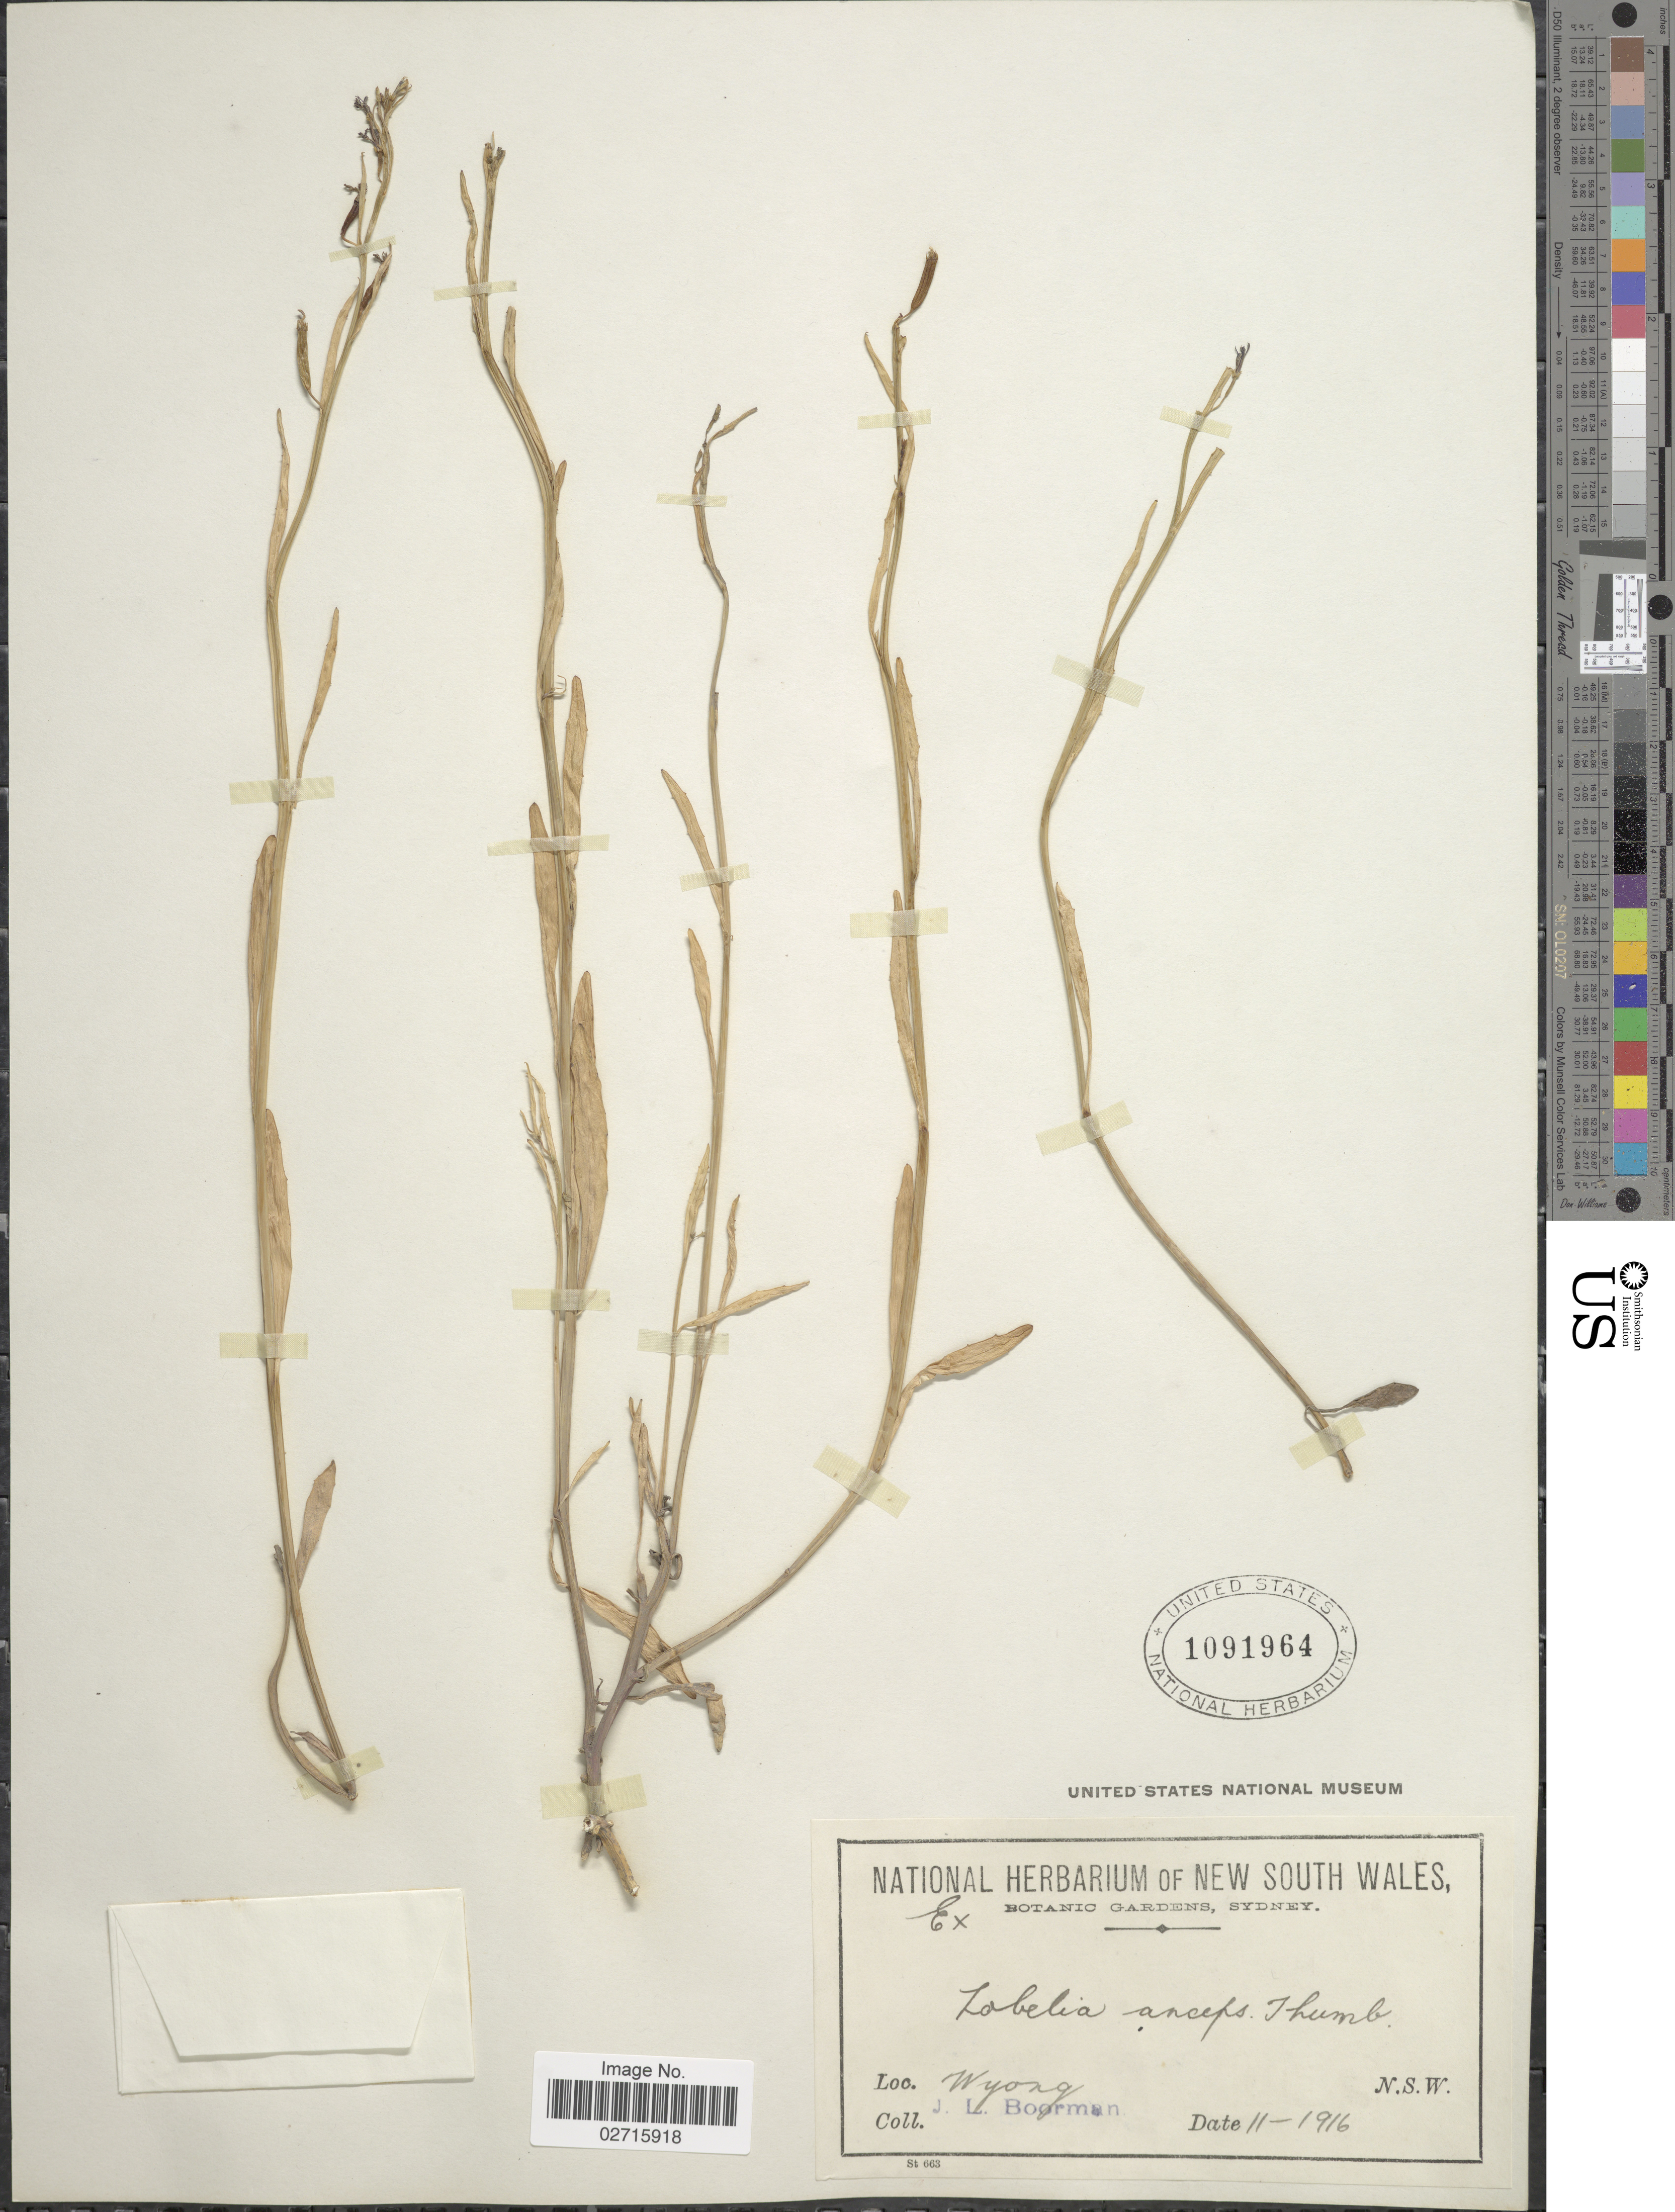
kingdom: Plantae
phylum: Tracheophyta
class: Magnoliopsida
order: Asterales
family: Campanulaceae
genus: Lobelia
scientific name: Lobelia anceps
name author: L. f.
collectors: J. Boorman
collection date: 1916-11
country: Australia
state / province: New South Wales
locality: Wyong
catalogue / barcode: US 1091964